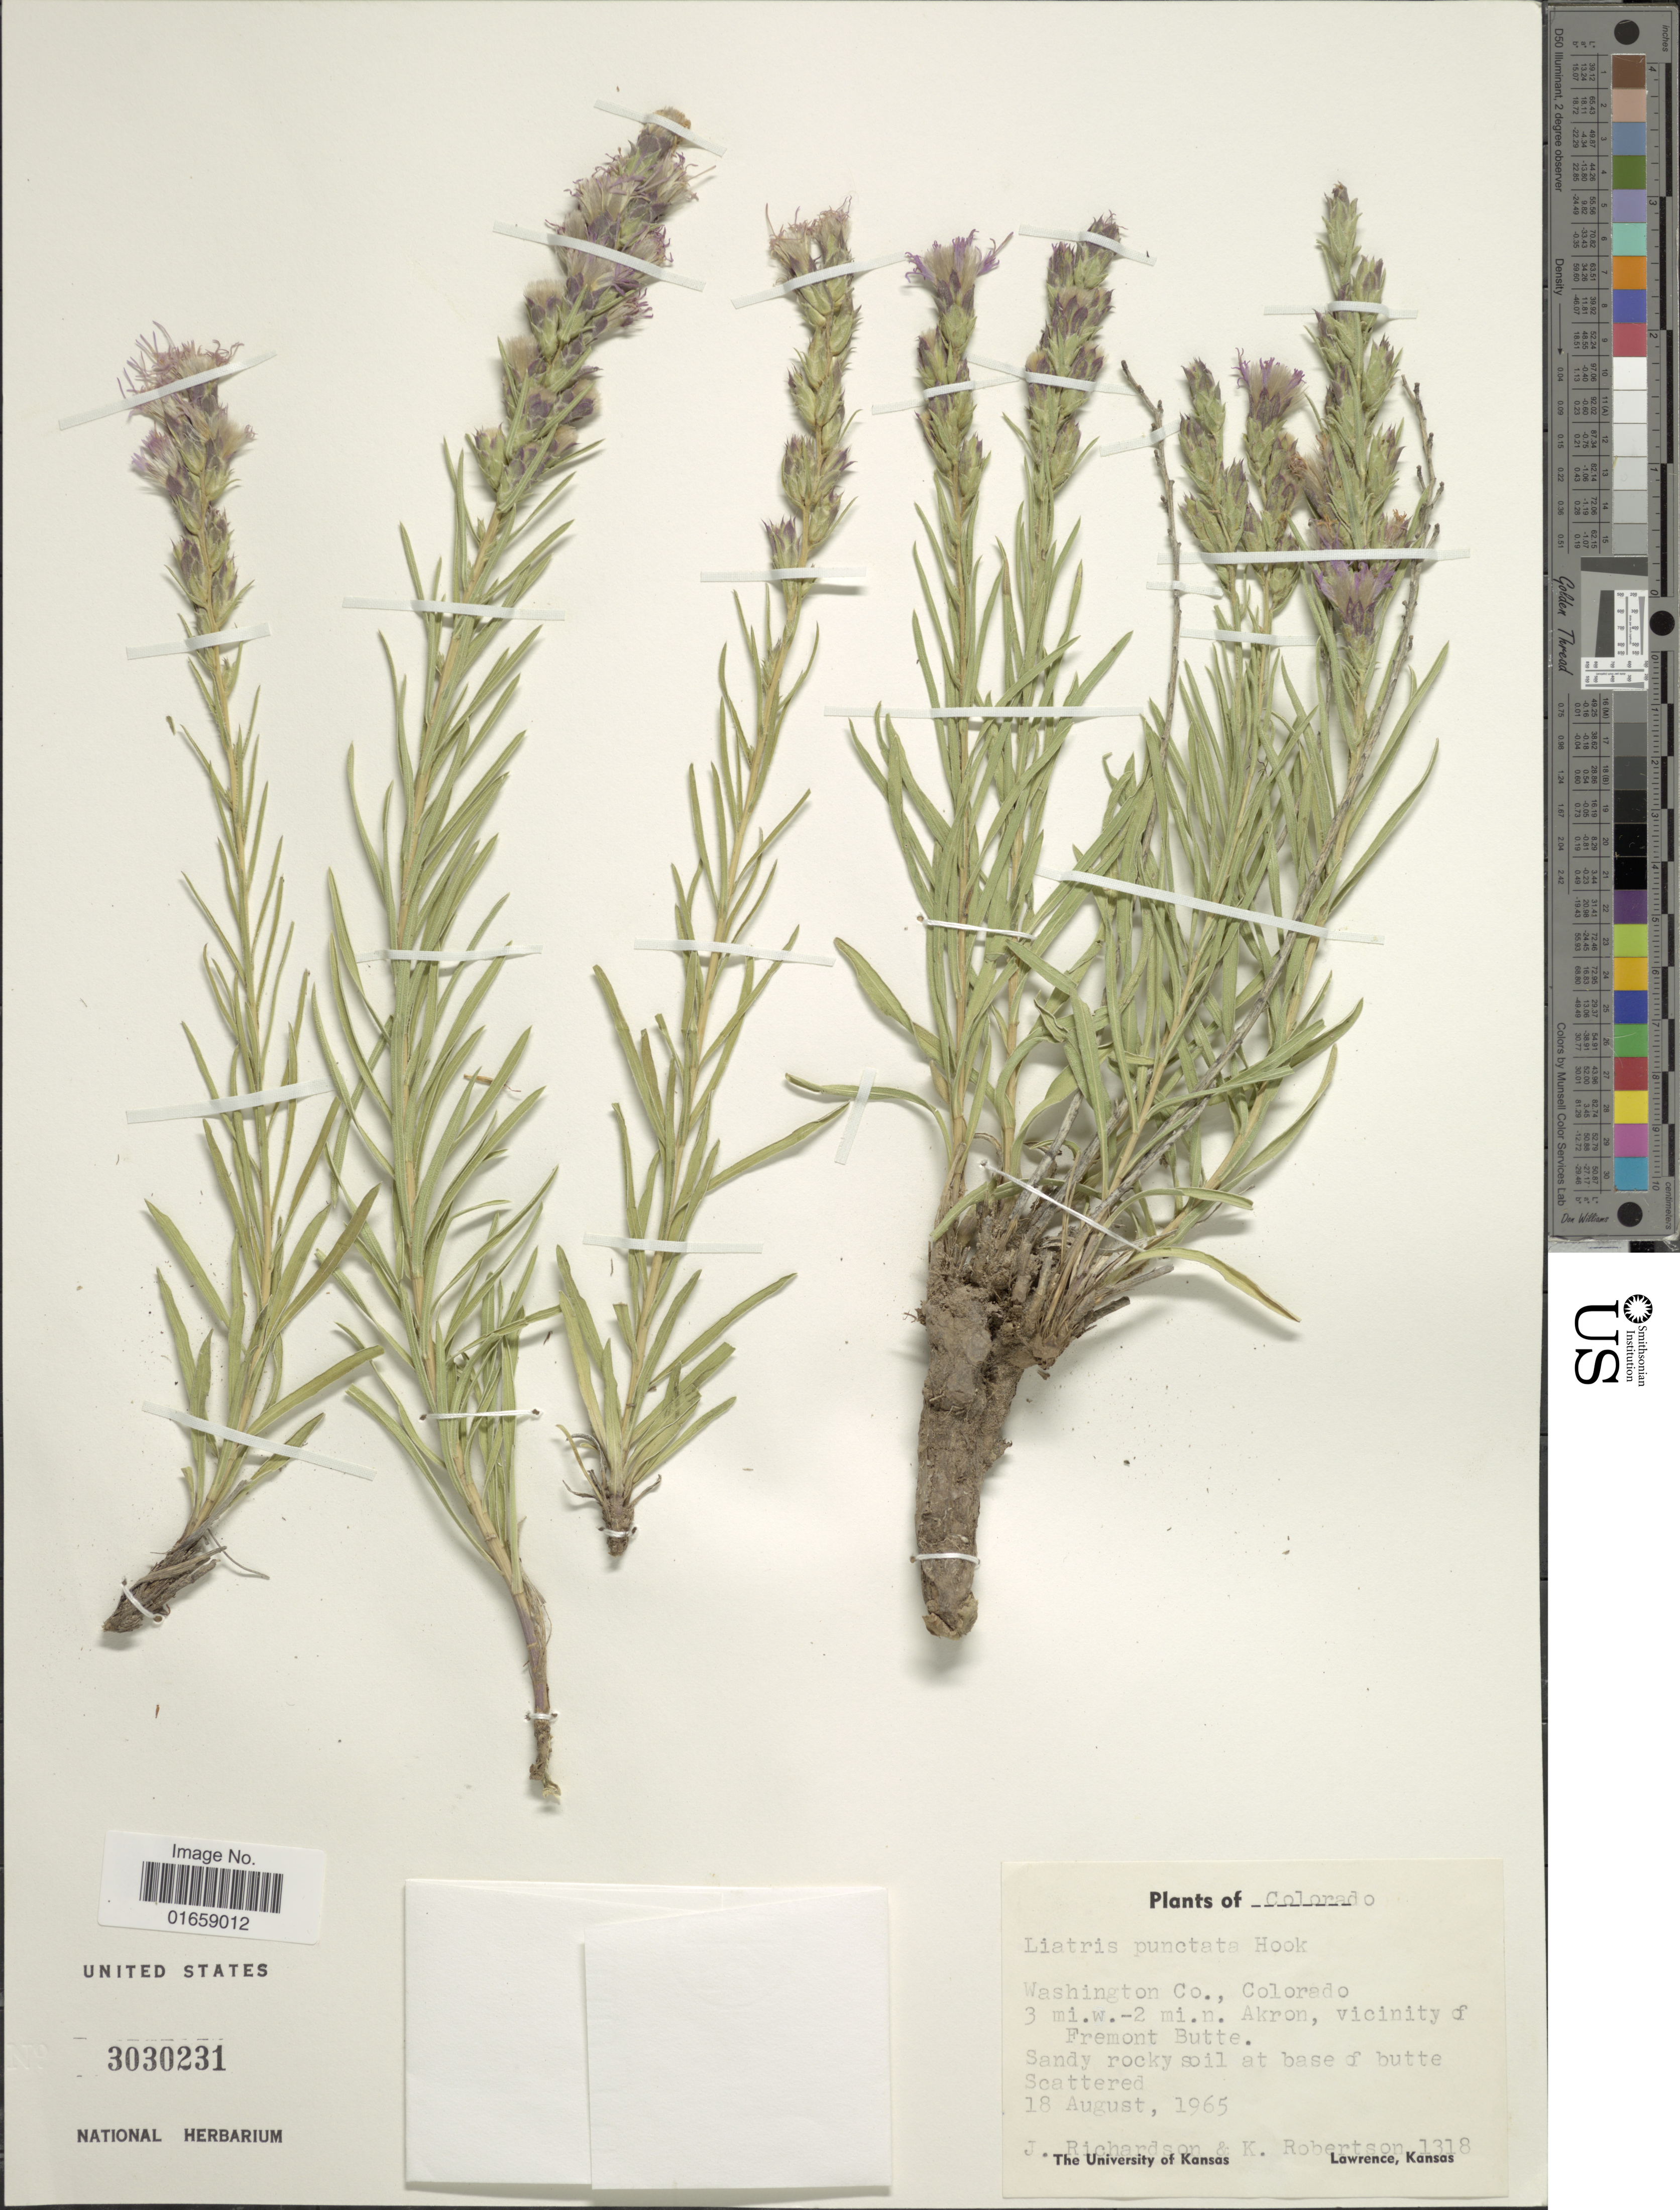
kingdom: Plantae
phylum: Tracheophyta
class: Magnoliopsida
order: Asterales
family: Asteraceae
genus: Liatris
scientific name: Liatris punctata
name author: Hook.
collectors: J. Richardson & K. Robertson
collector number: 1318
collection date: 1965-08-18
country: United States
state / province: Colorado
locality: Washington Co., Colorado, 3 mi. w.-2 mi. n. Akron, Vicinity of Fremont Butte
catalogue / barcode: US 3030231